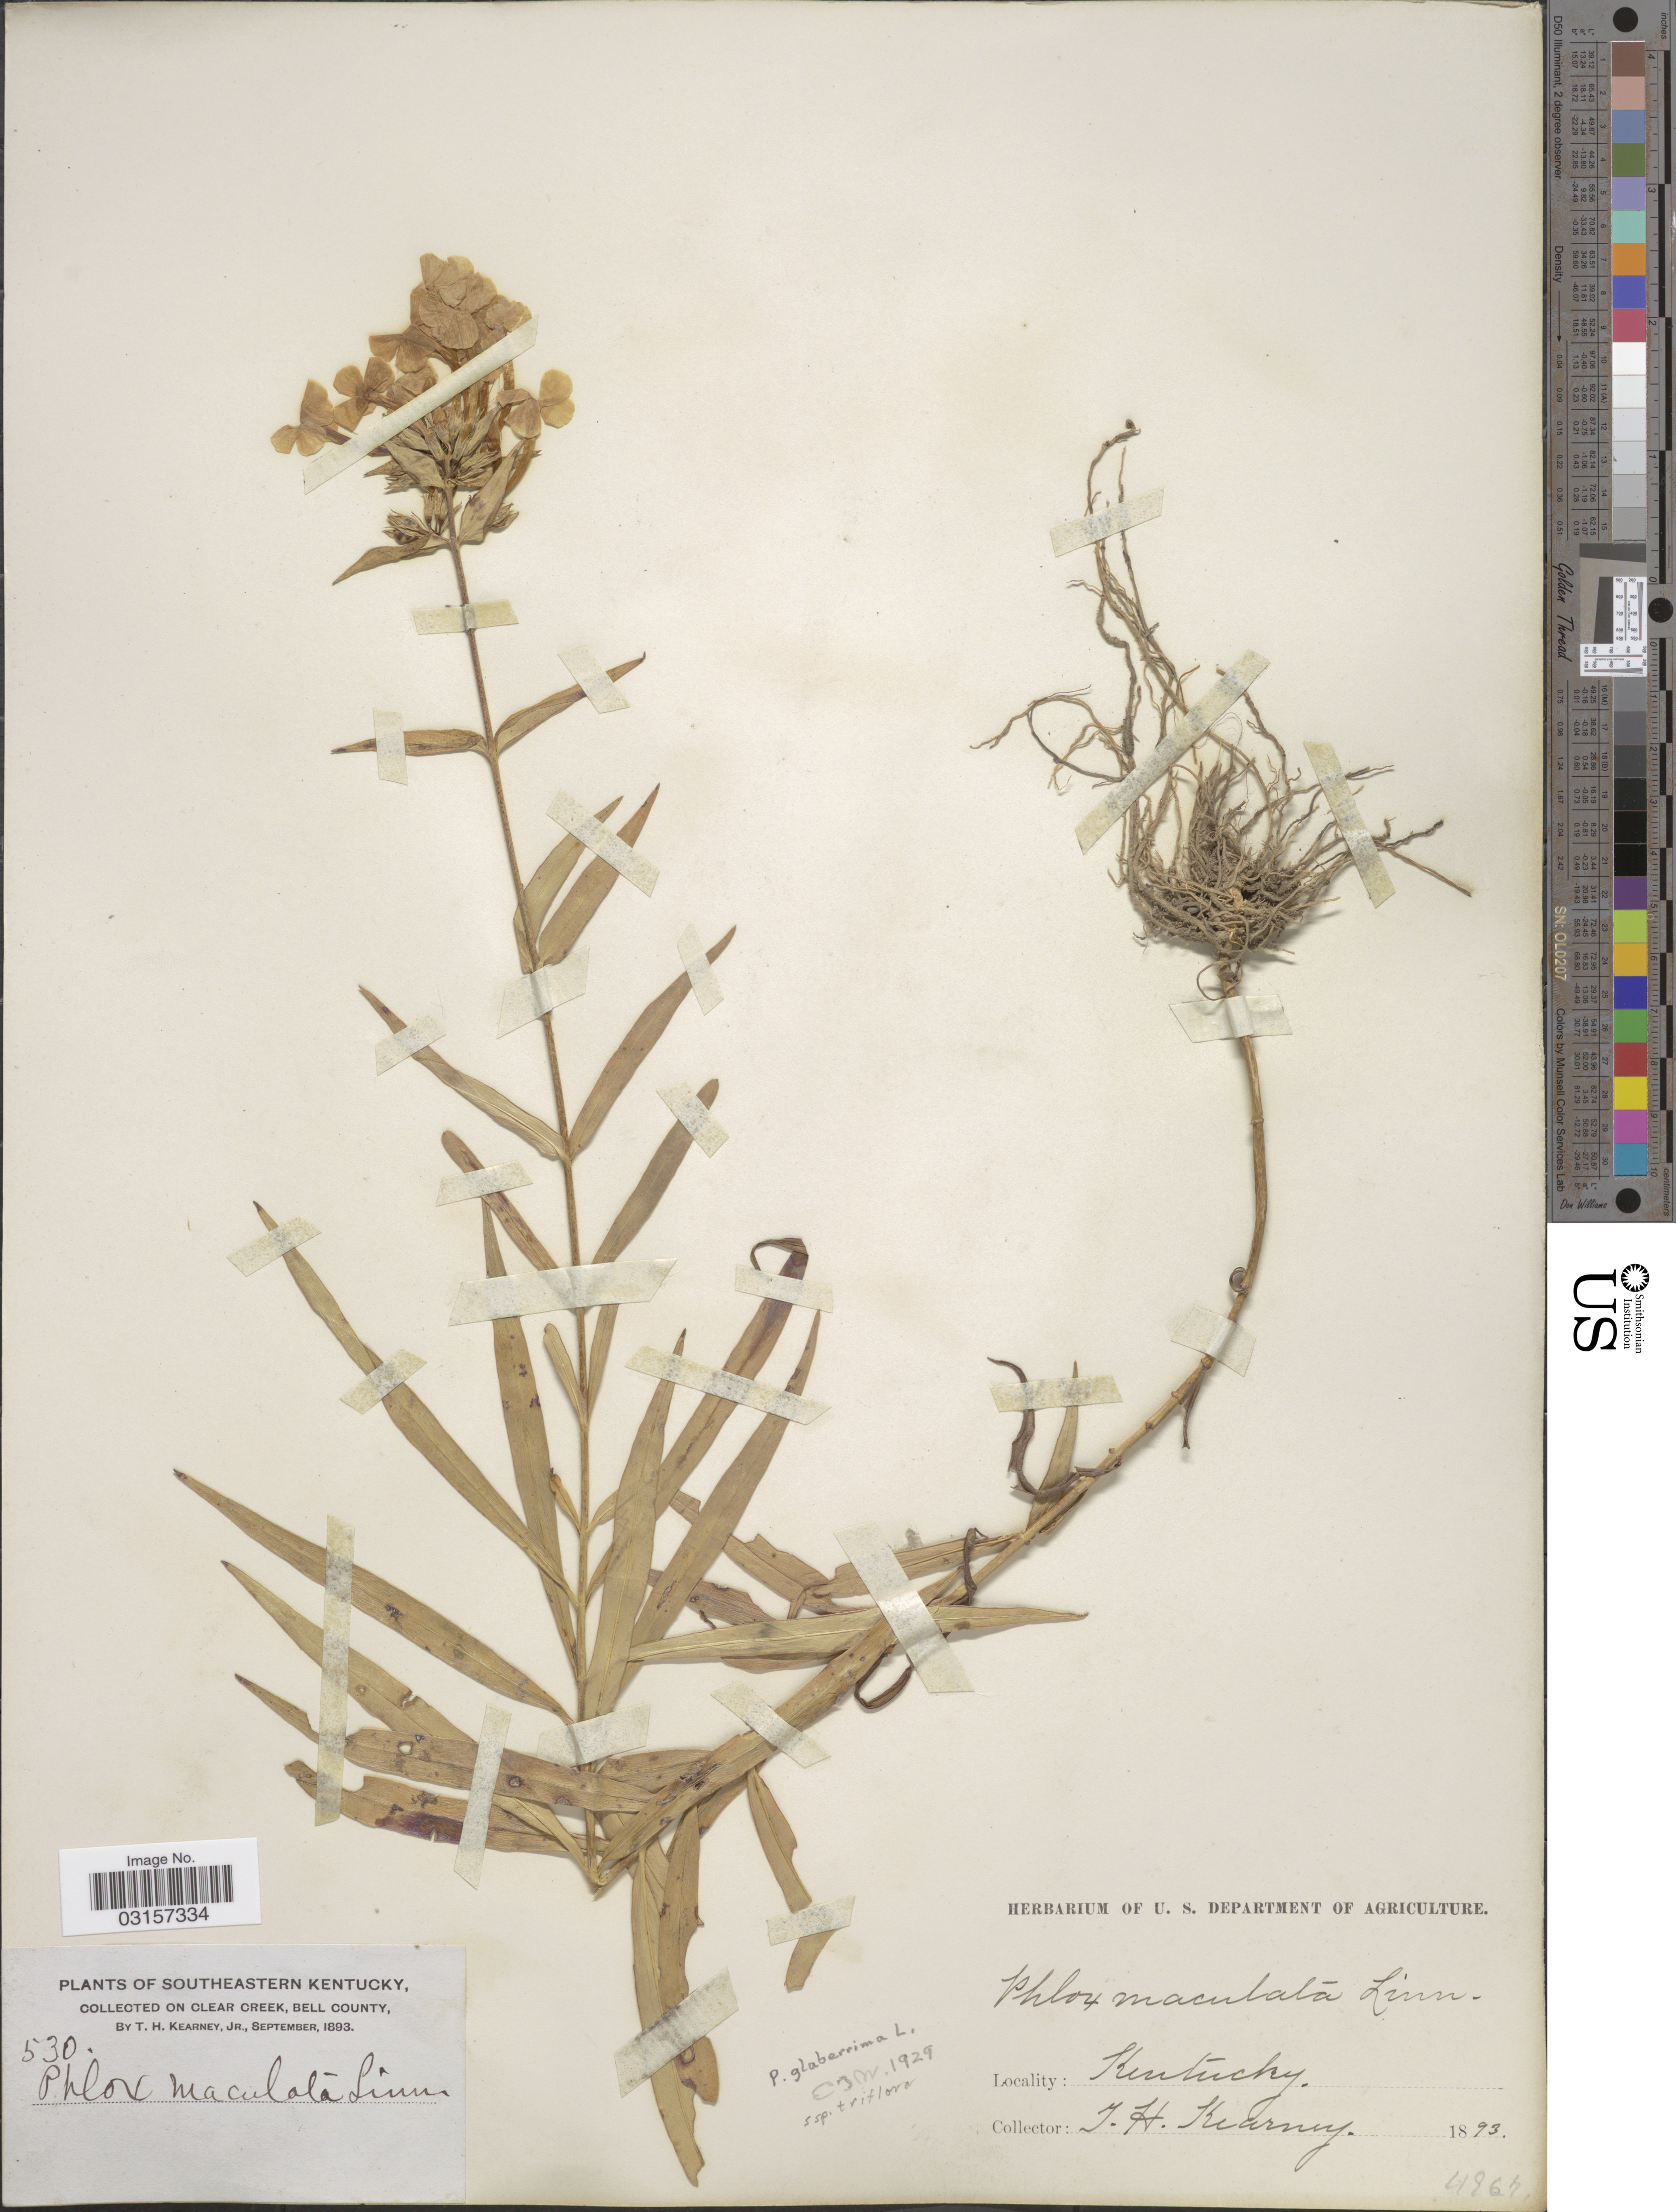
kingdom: Plantae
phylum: Tracheophyta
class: Magnoliopsida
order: Ericales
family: Polemoniaceae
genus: Phlox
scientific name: Phlox glaberrima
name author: L.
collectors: T. H. Kearney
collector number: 530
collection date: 1893-09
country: United States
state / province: Kentucky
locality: Southeastern Kentucky, Clear Creek, Bell County.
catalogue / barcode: US 103158